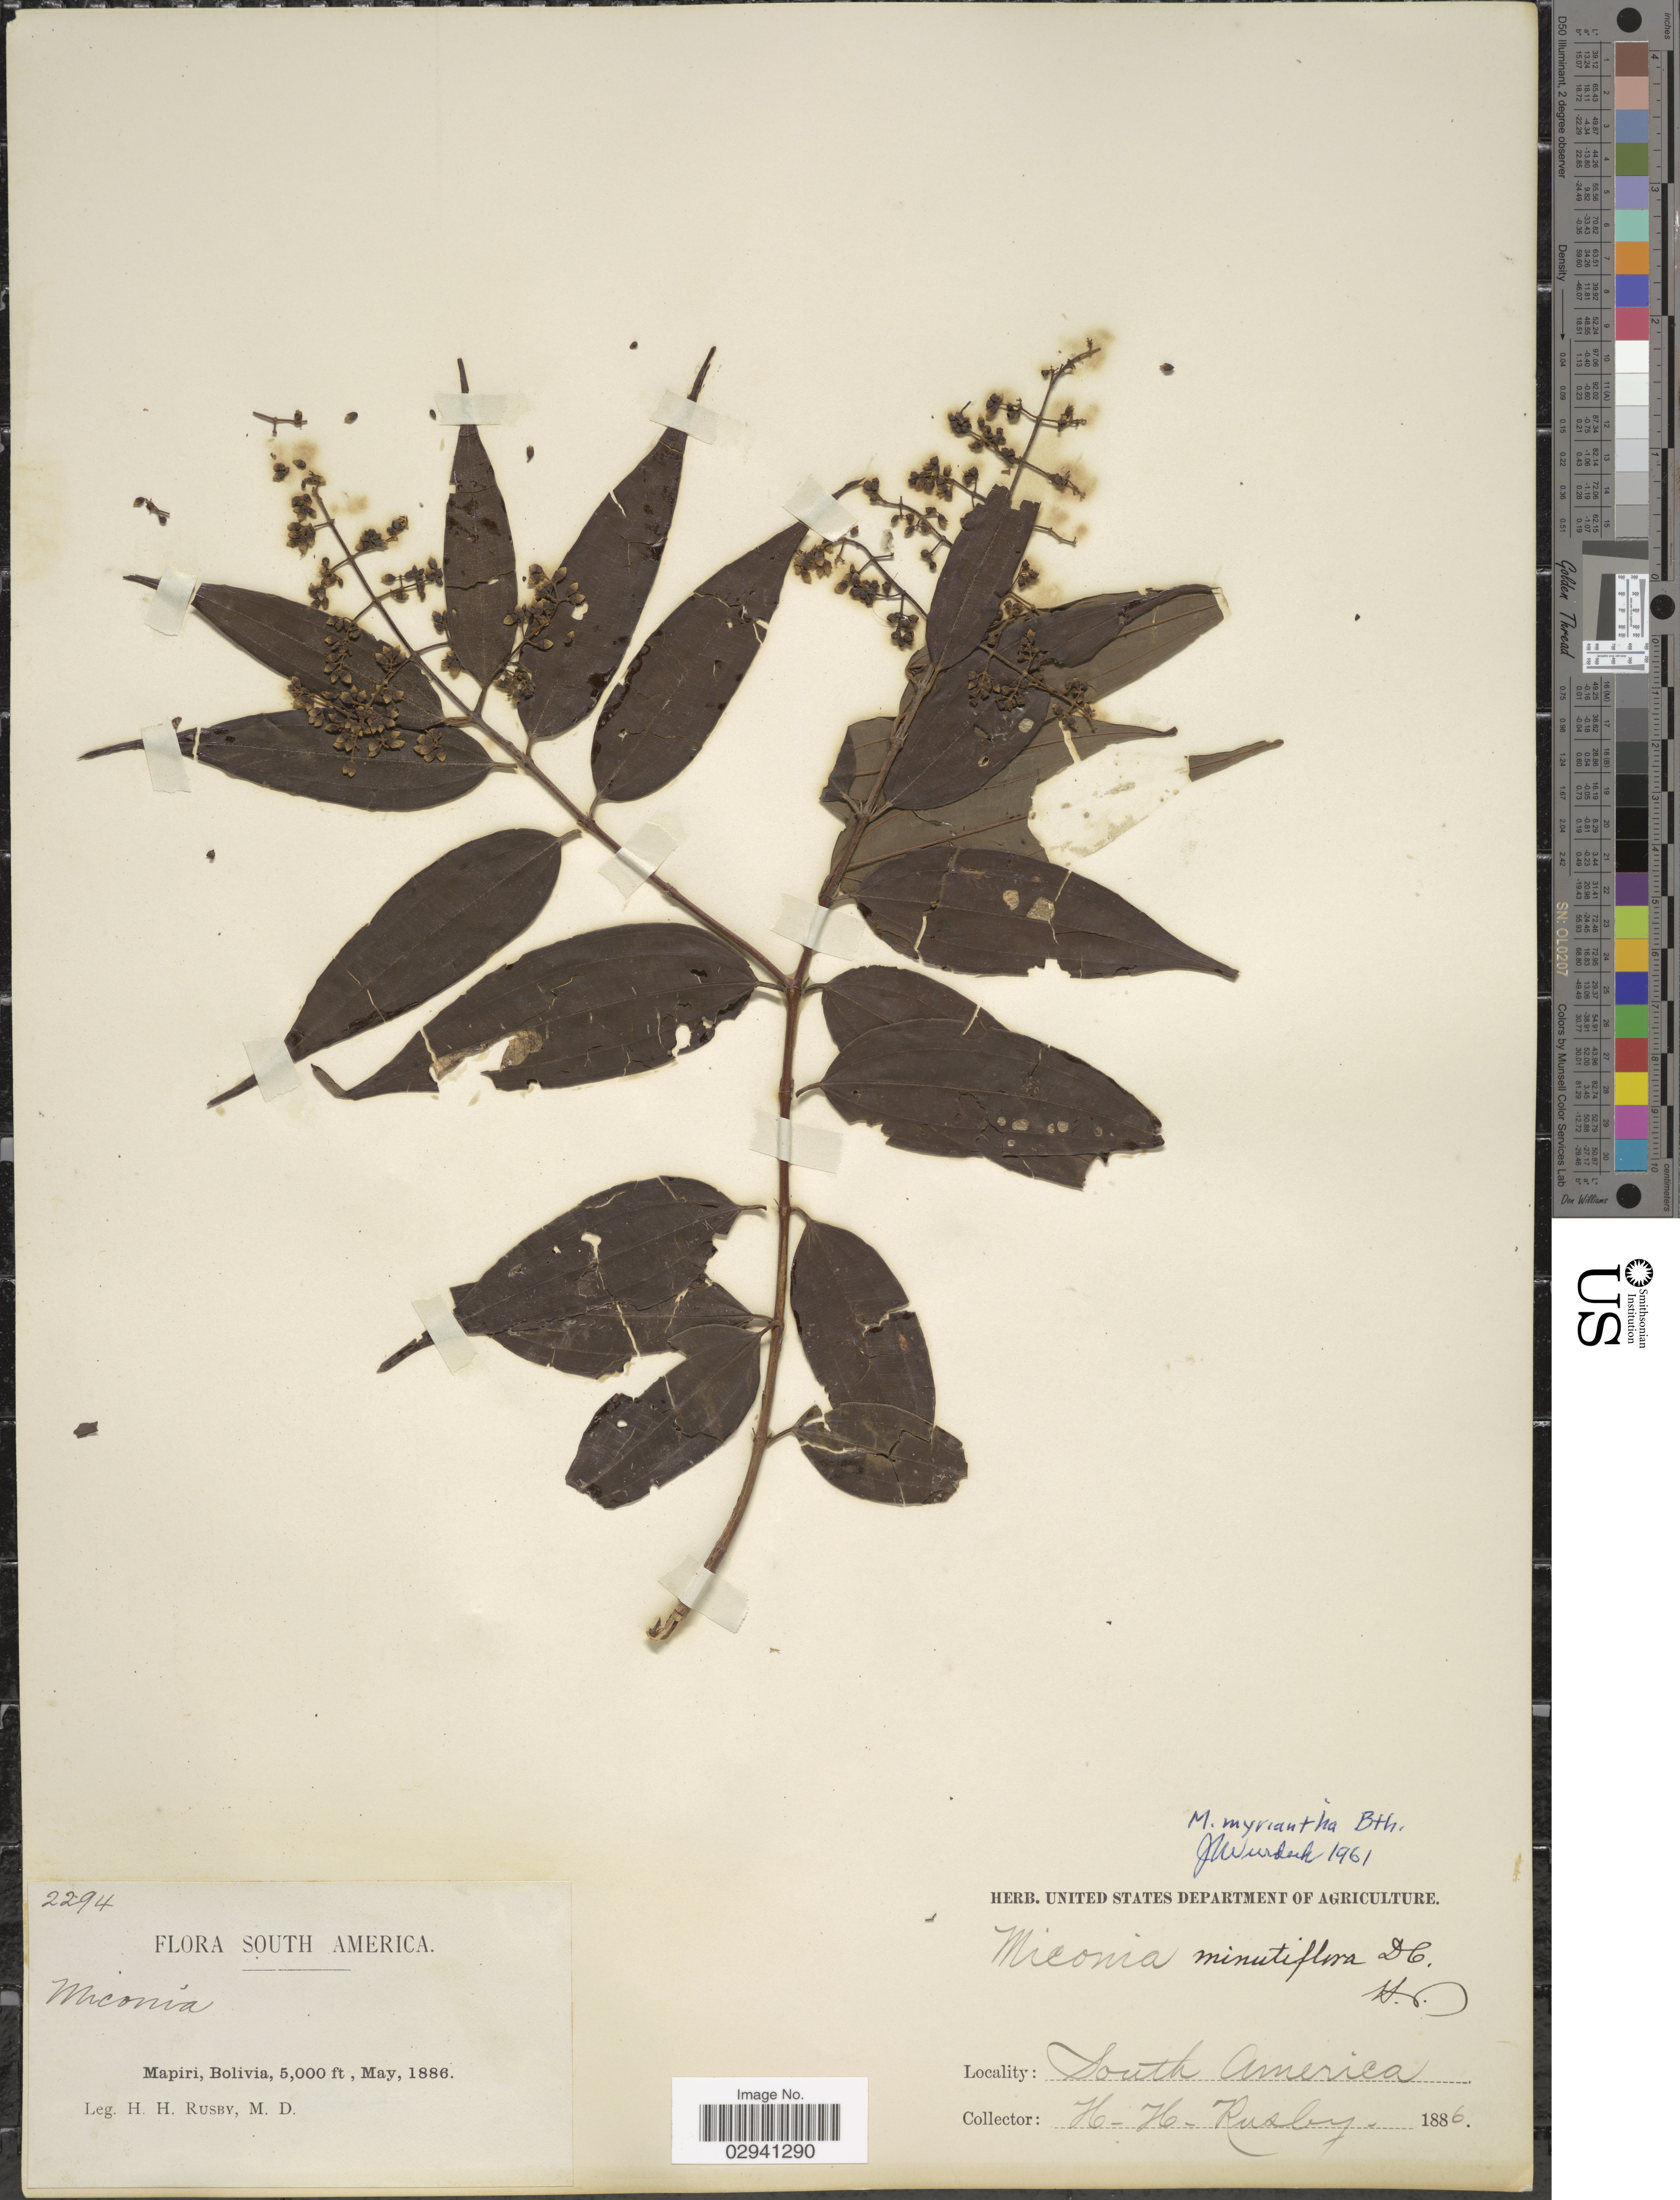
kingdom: Plantae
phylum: Tracheophyta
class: Magnoliopsida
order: Myrtales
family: Melastomataceae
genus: Miconia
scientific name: Miconia myriantha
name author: Benth.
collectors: H. H. Rusby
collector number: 2294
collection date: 1886-05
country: Bolivia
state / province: La Páz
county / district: Larecaja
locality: Mapiri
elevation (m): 1524